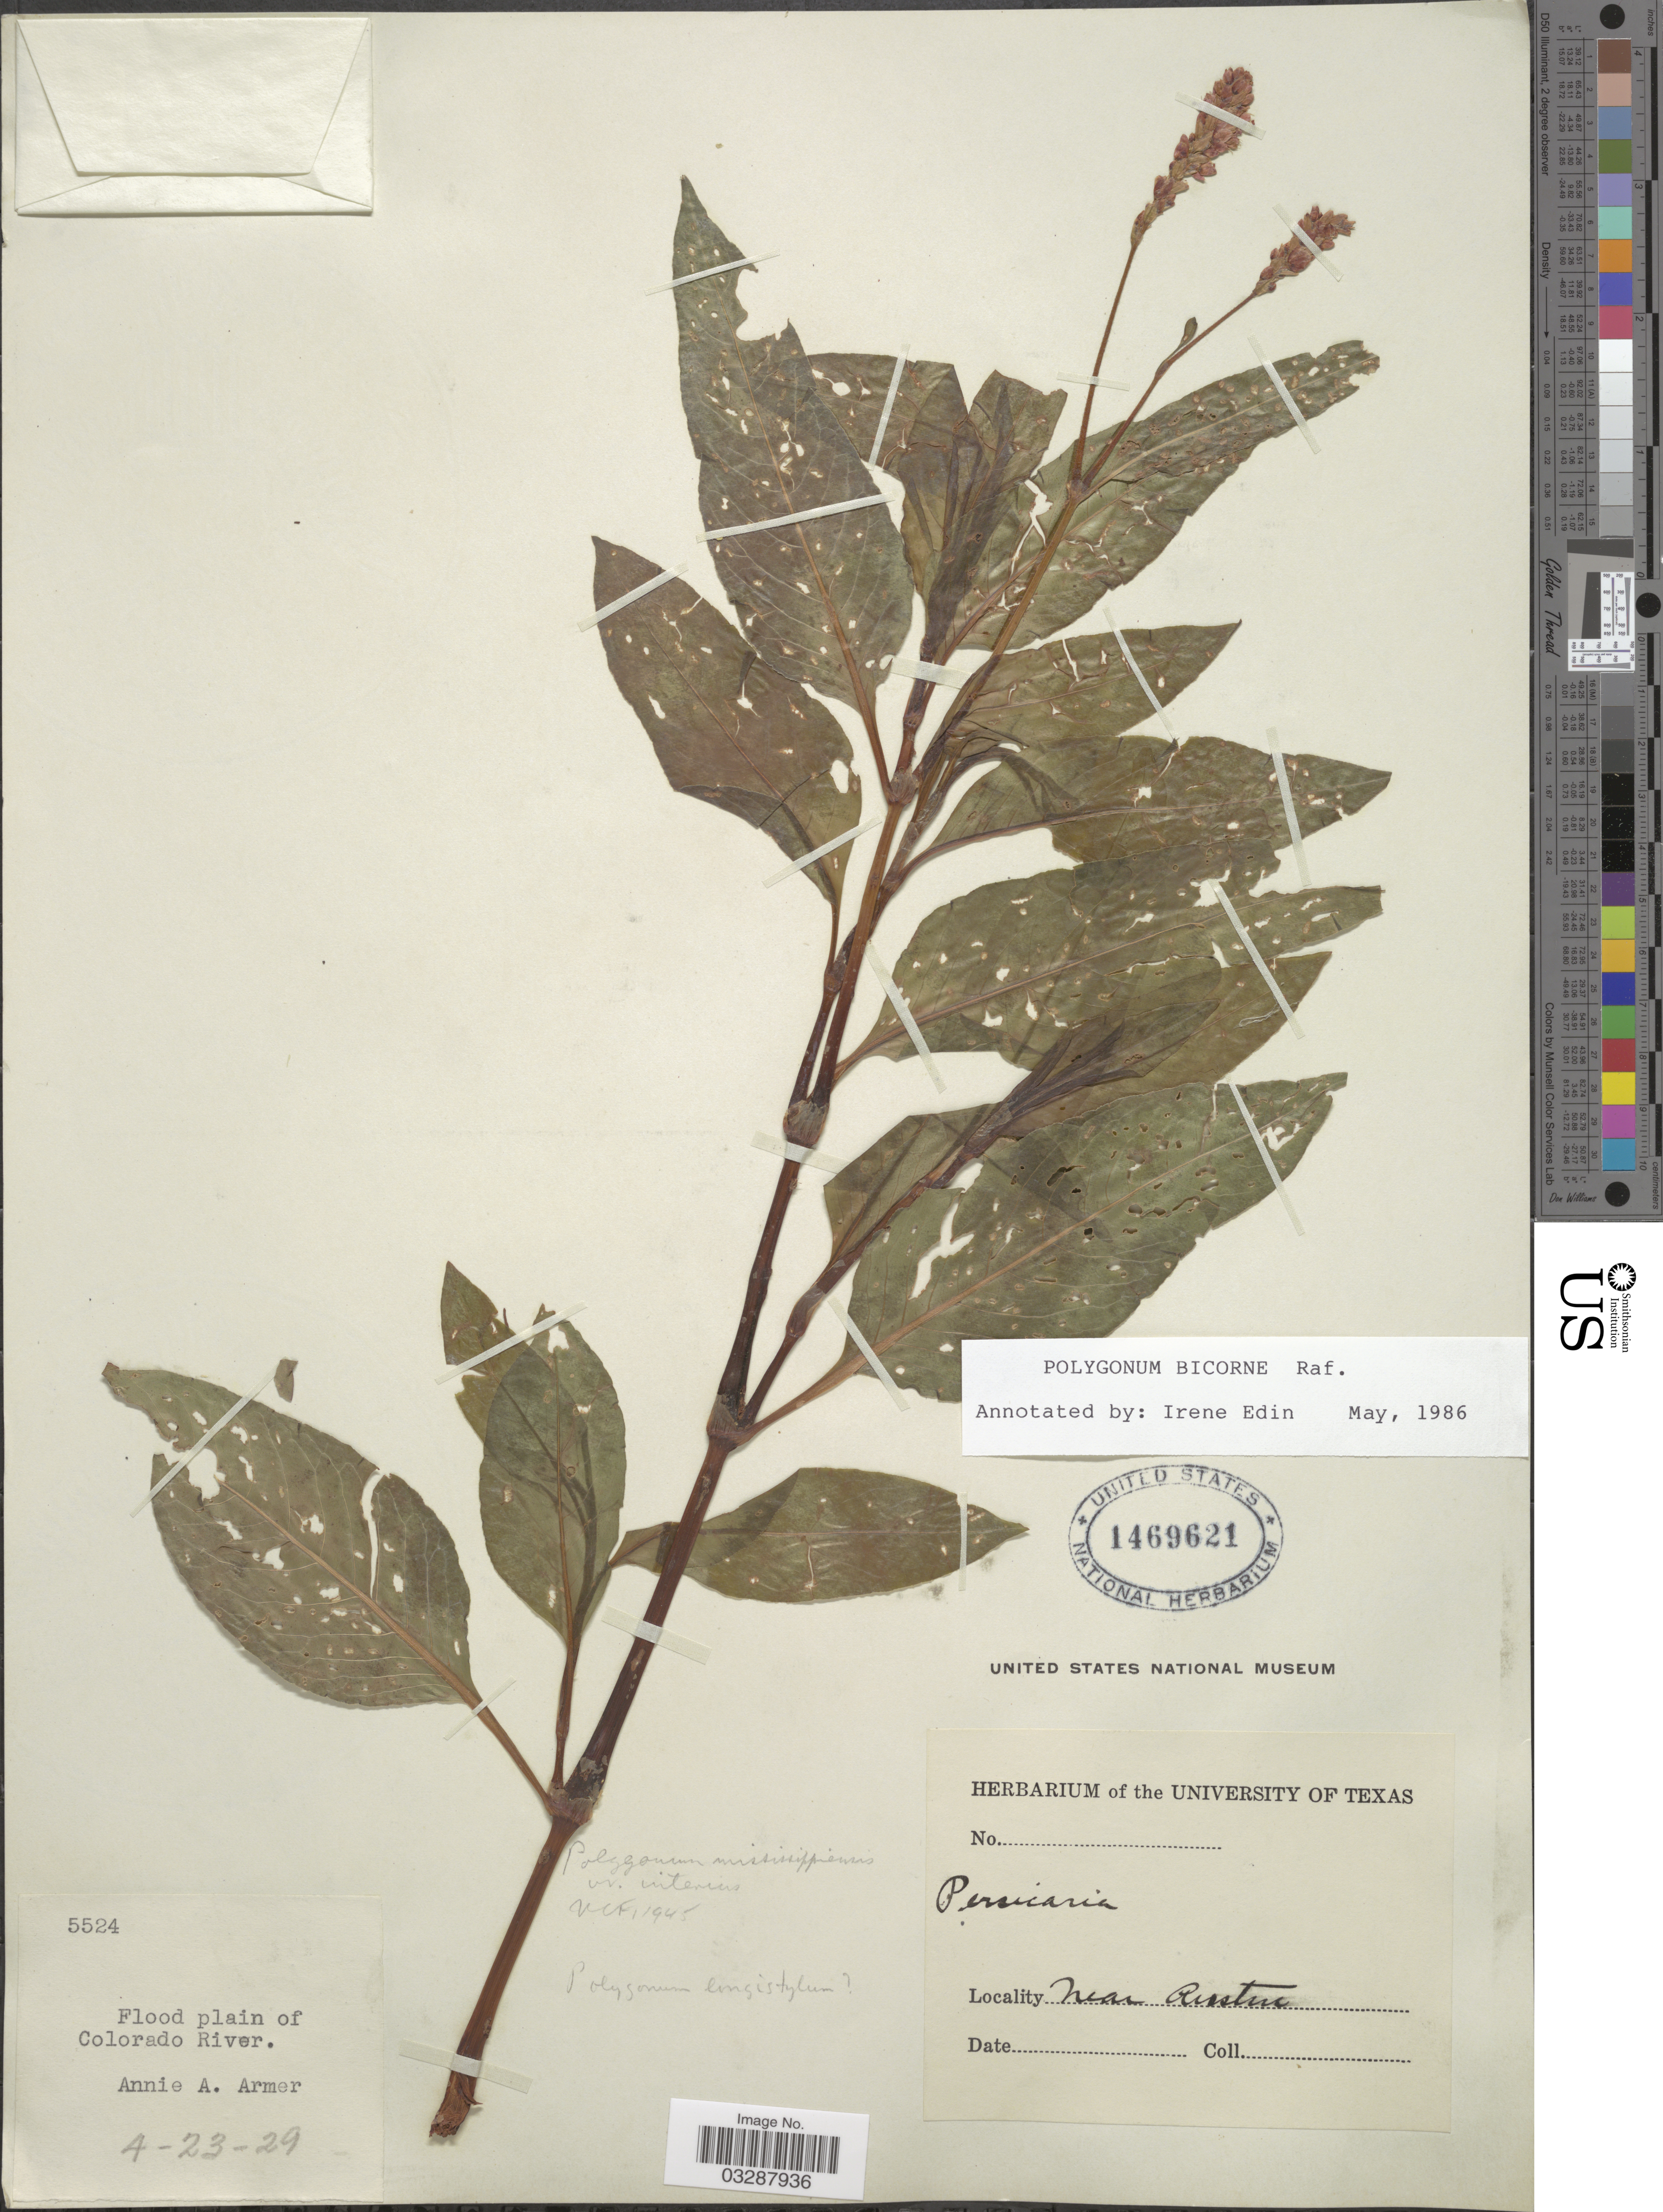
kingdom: Plantae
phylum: Tracheophyta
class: Magnoliopsida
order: Caryophyllales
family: Polygonaceae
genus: Persicaria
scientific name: Persicaria bicornis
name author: (Raf.) Nieuwl.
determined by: Atha, D. E.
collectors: A. Armer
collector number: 5524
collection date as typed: Transcribed d/m/y: 23/4/29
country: United States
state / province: Texas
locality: Flood plain of Colorado River. Near Austin.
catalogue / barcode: US 1469621